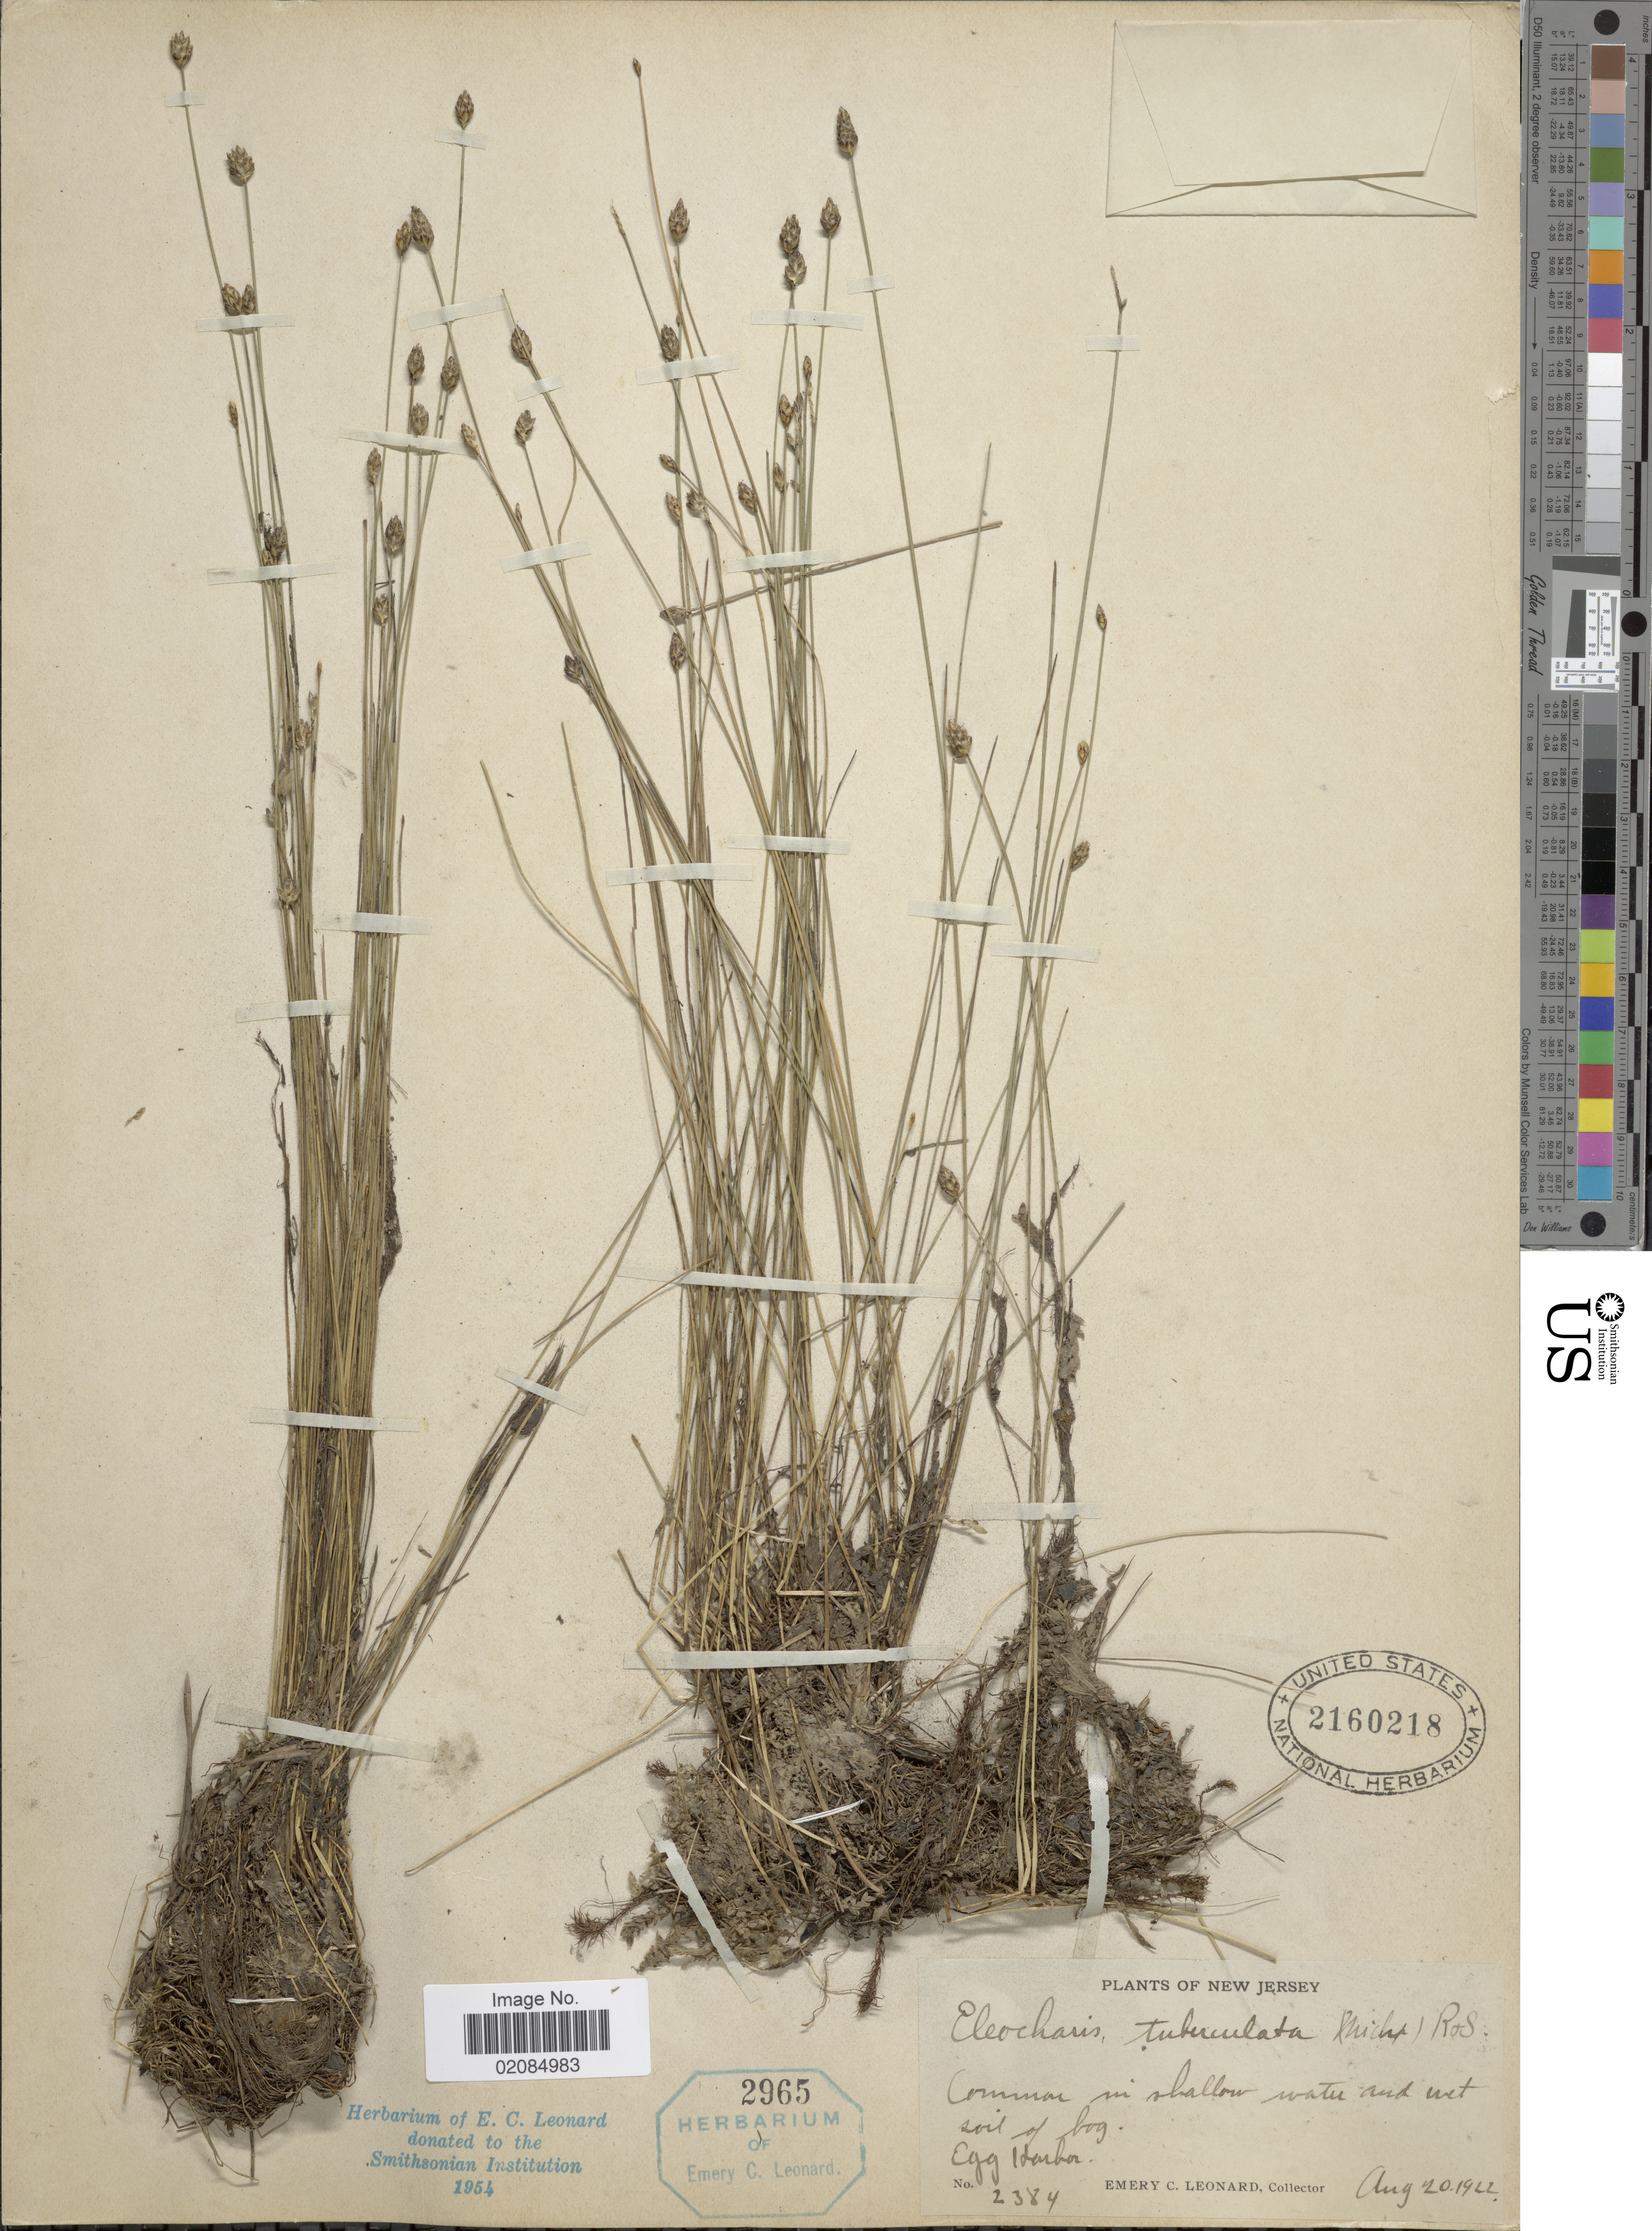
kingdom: Plantae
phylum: Tracheophyta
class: Liliopsida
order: Poales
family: Cyperaceae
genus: Eleocharis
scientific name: Eleocharis tuberculosa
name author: (Michx.) Roem. & Schult.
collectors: E. C. Leonard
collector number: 2384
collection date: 1922-08-20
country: United States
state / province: New Jersey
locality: Common in shallow water and wet soil of bog, Egg Harbor.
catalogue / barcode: US 2160218